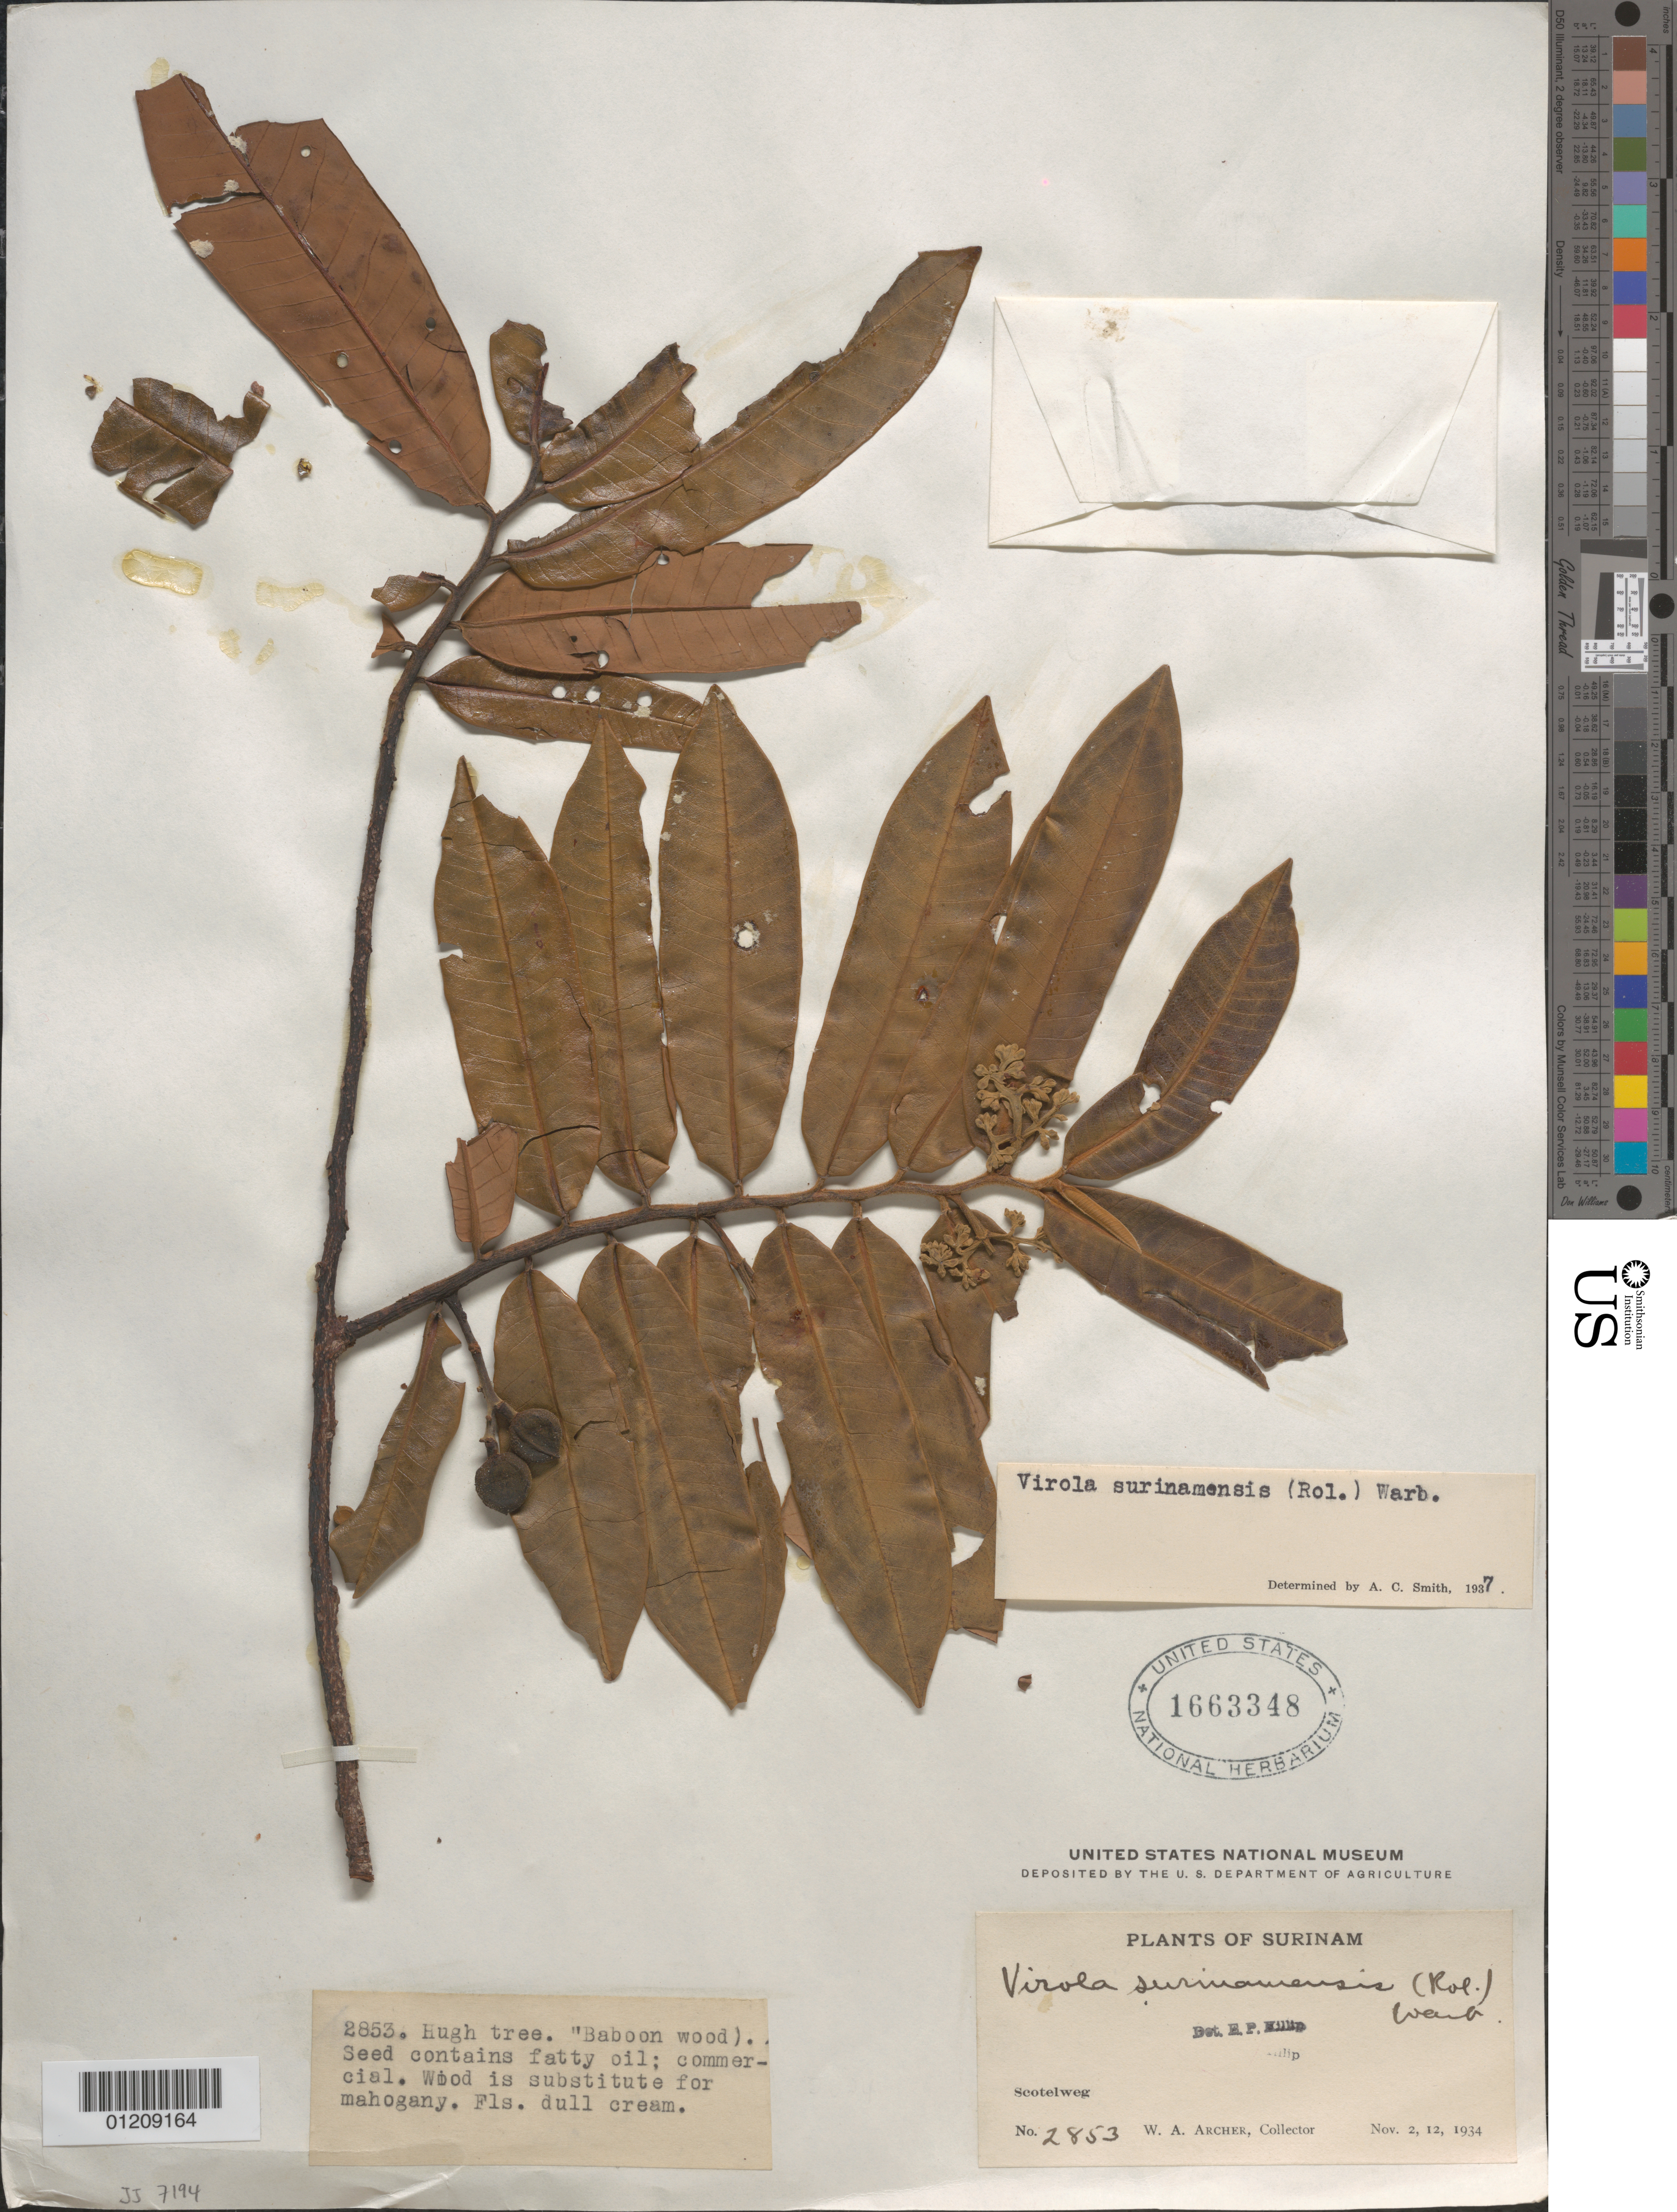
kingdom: Plantae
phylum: Tracheophyta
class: Magnoliopsida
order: Magnoliales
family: Myristicaceae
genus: Virola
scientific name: Virola surinamensis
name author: (Rol.) Warb.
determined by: Smith, A. C.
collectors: A. W. Archer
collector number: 2853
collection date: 1934-11-02/1934-11-12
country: Suriname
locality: Scotelweb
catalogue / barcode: US 1663348